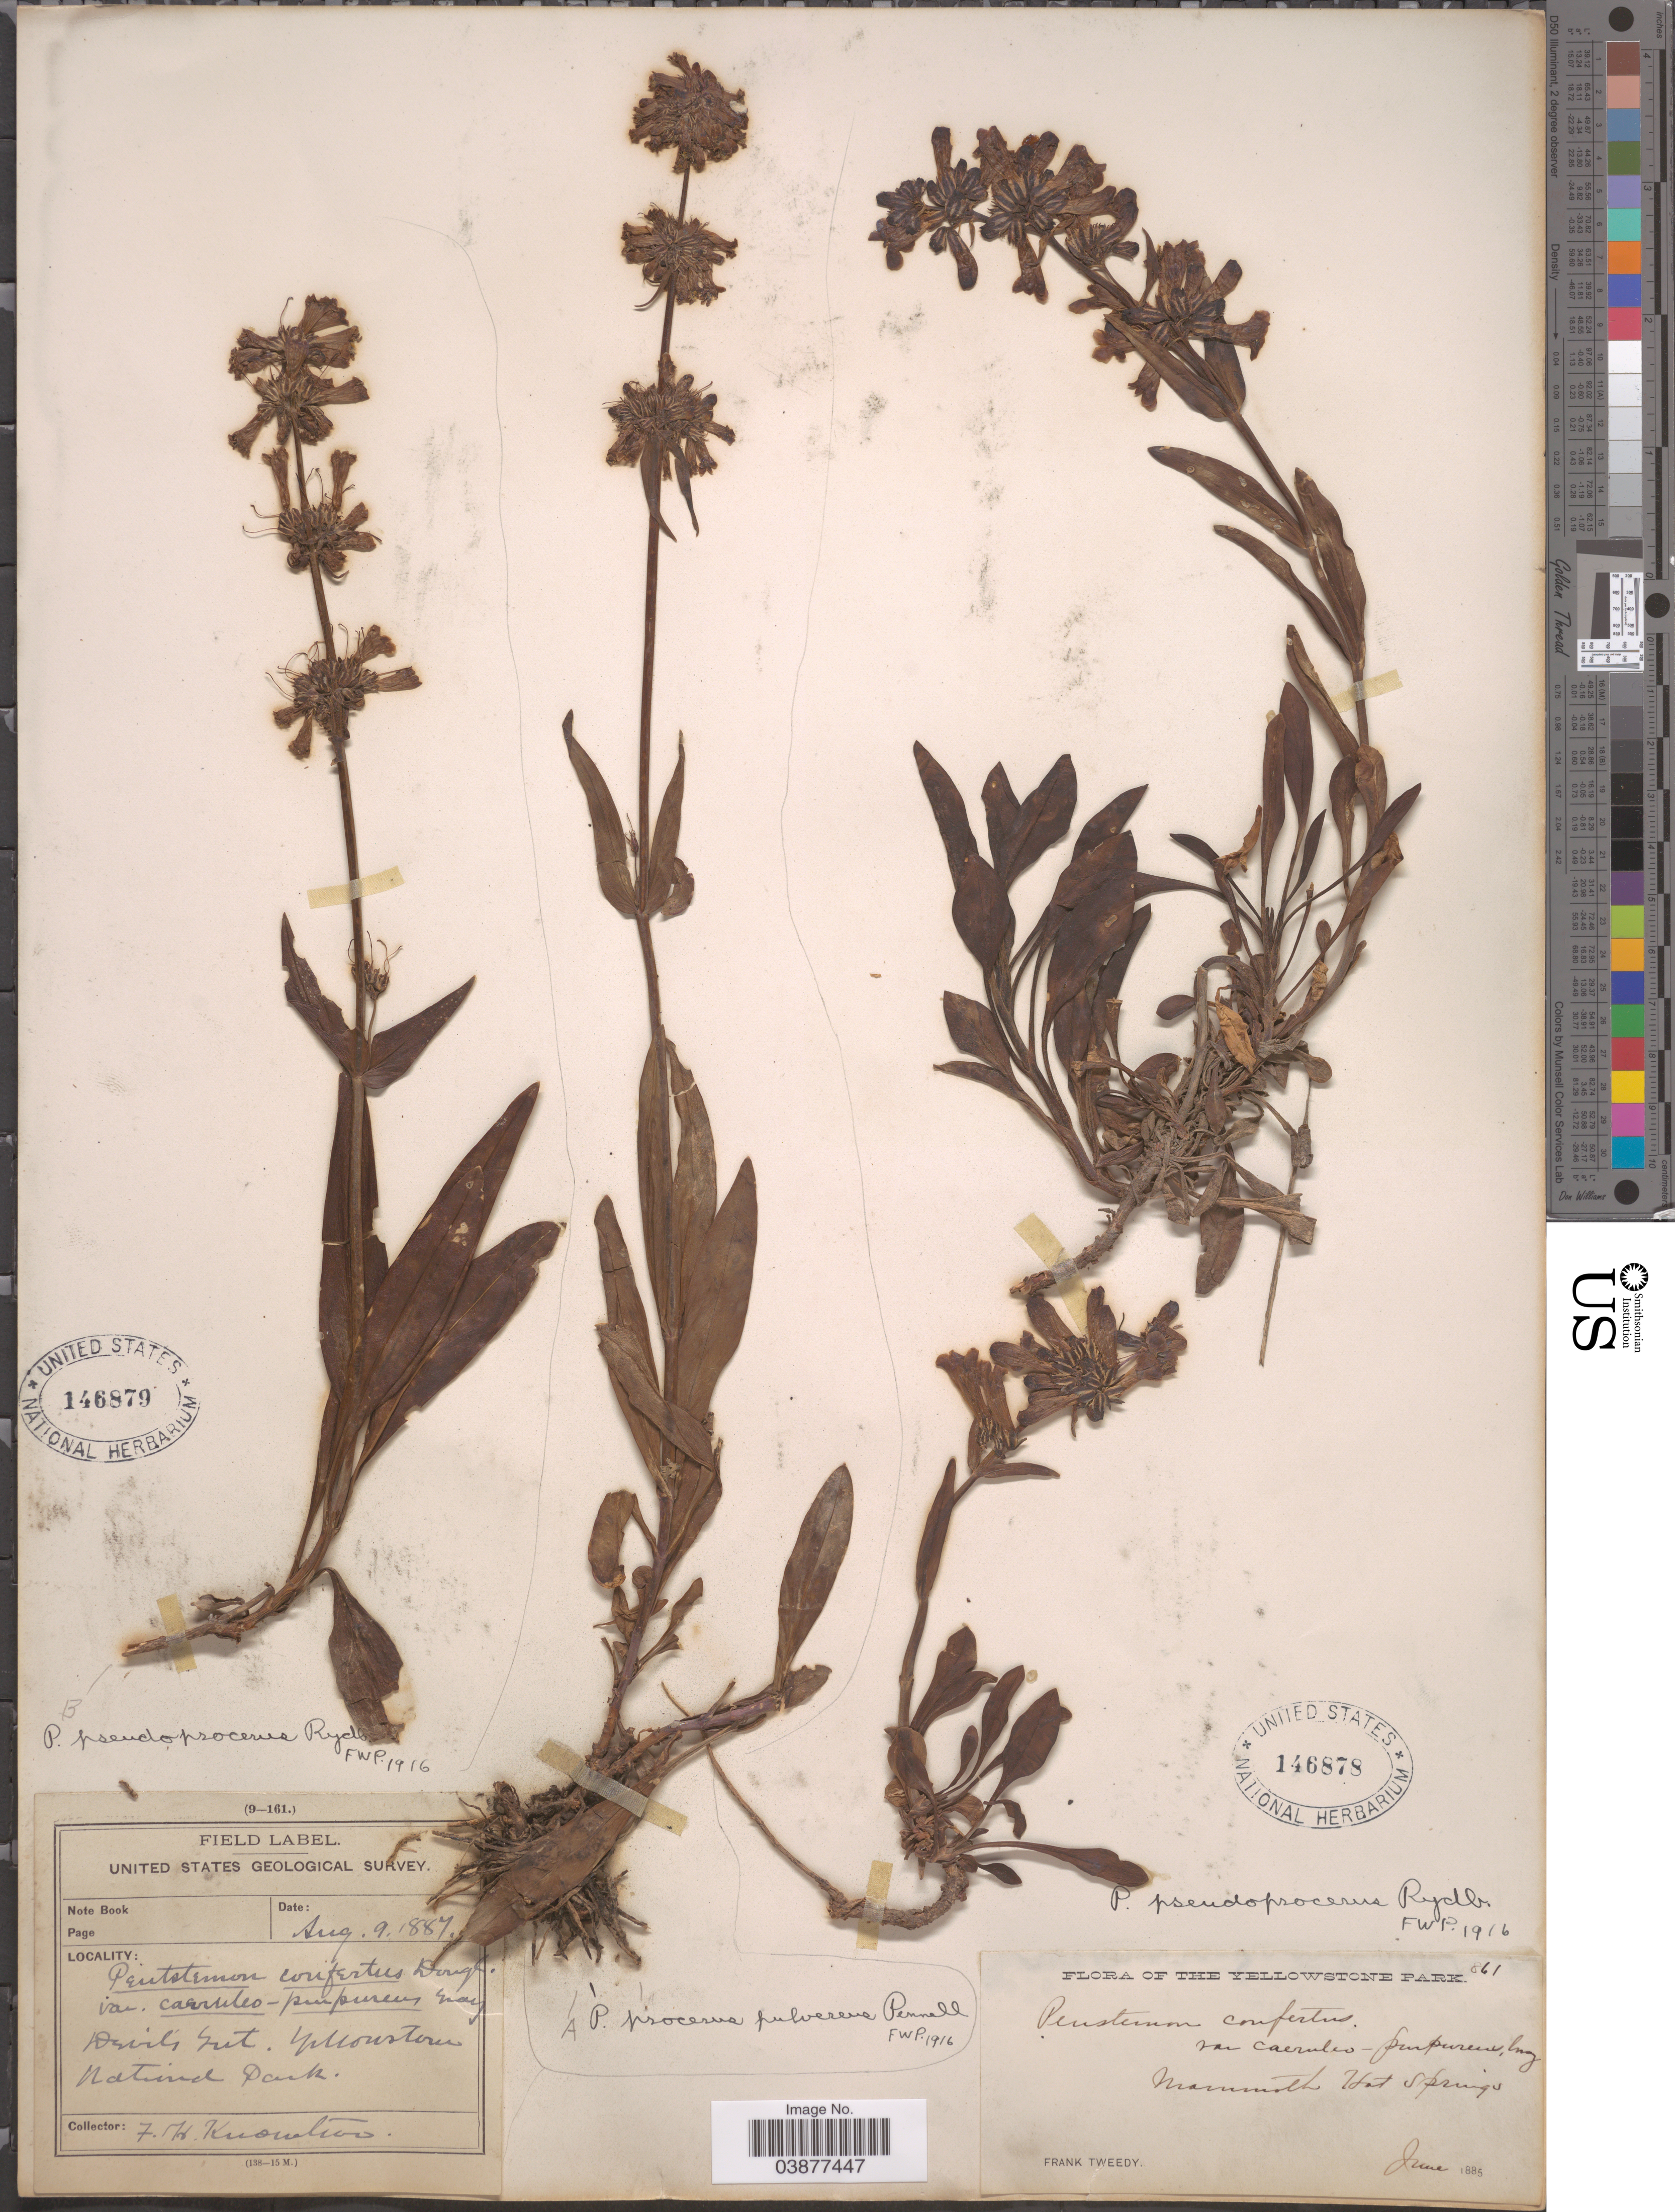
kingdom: Plantae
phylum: Tracheophyta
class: Magnoliopsida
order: Lamiales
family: Plantaginaceae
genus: Penstemon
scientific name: Penstemon pseudoprocerus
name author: Rydb.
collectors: F. H. Knowlton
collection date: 1887-08-09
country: United States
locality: Devils Mt. The Yellowstone Park.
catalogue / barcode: US 146879-2